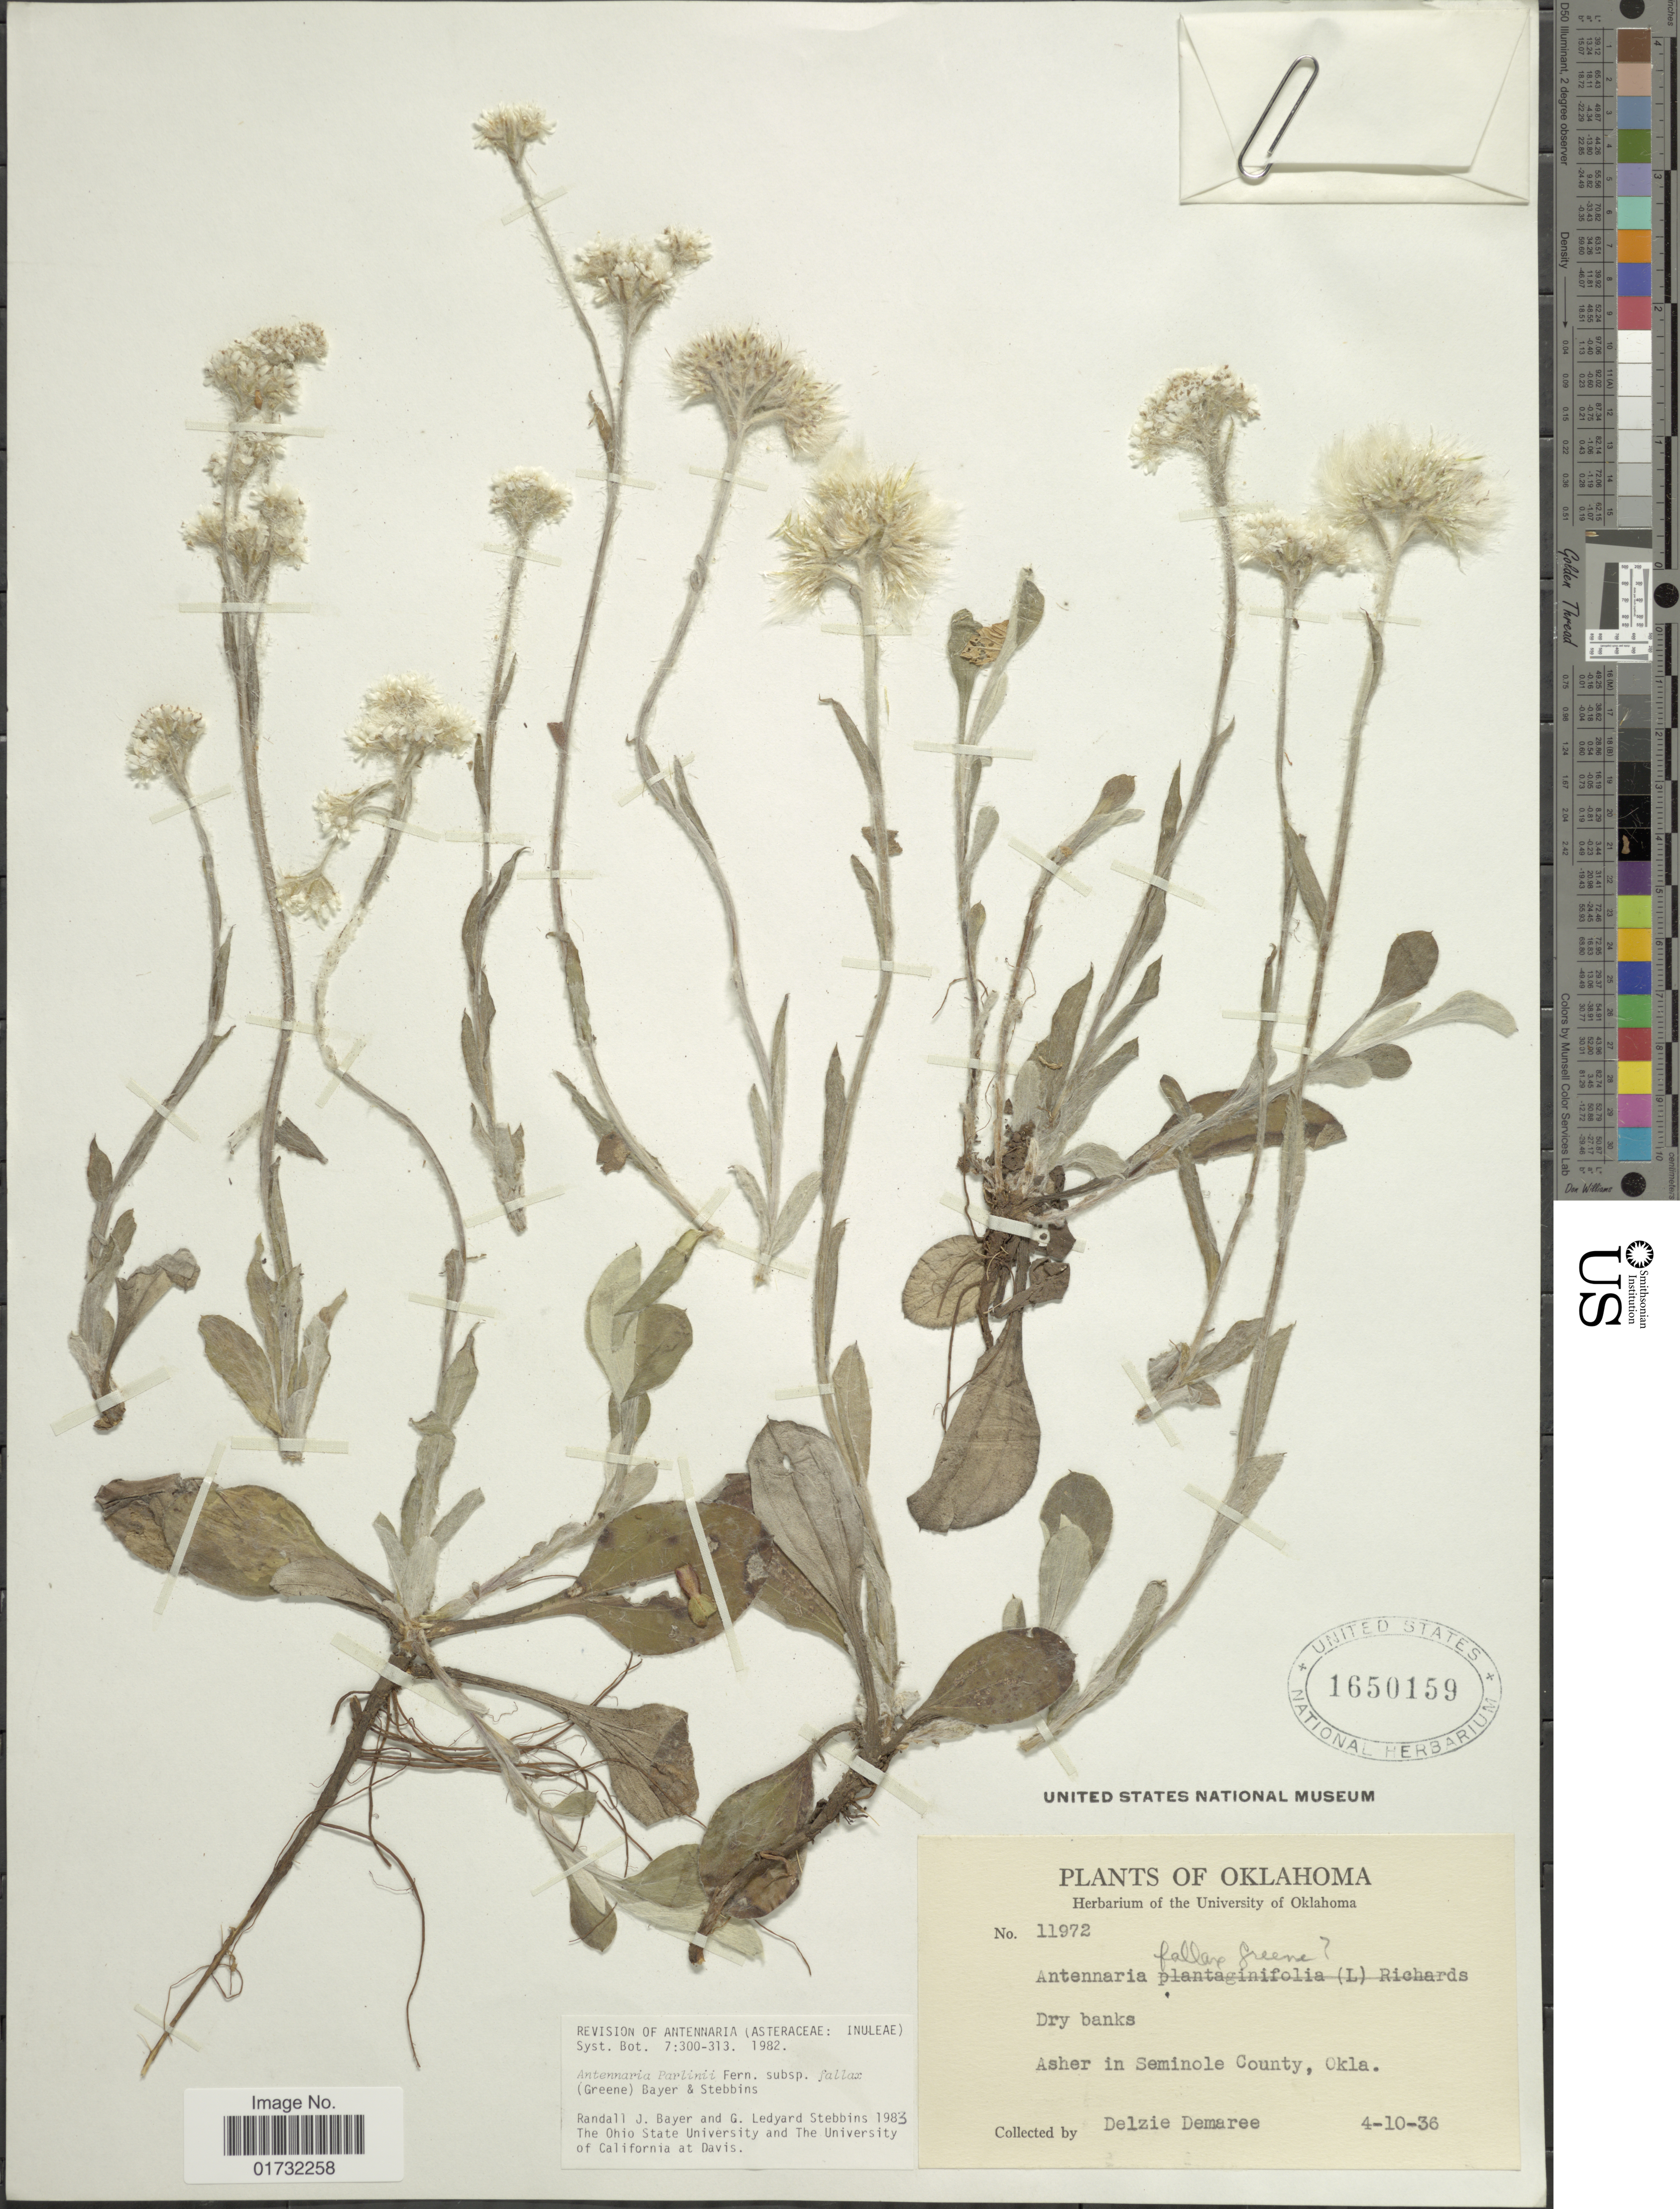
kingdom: Plantae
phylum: Tracheophyta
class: Magnoliopsida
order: Asterales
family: Asteraceae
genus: Antennaria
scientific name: Antennaria parlinii subsp. fallax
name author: (Greene) R.J. Bayer & Stebbins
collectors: D. Demaree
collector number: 11972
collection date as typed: Transcribed d/m/y: 10/4/36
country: United States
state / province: Oklahoma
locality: Asher in Seminole County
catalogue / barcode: US 1650159